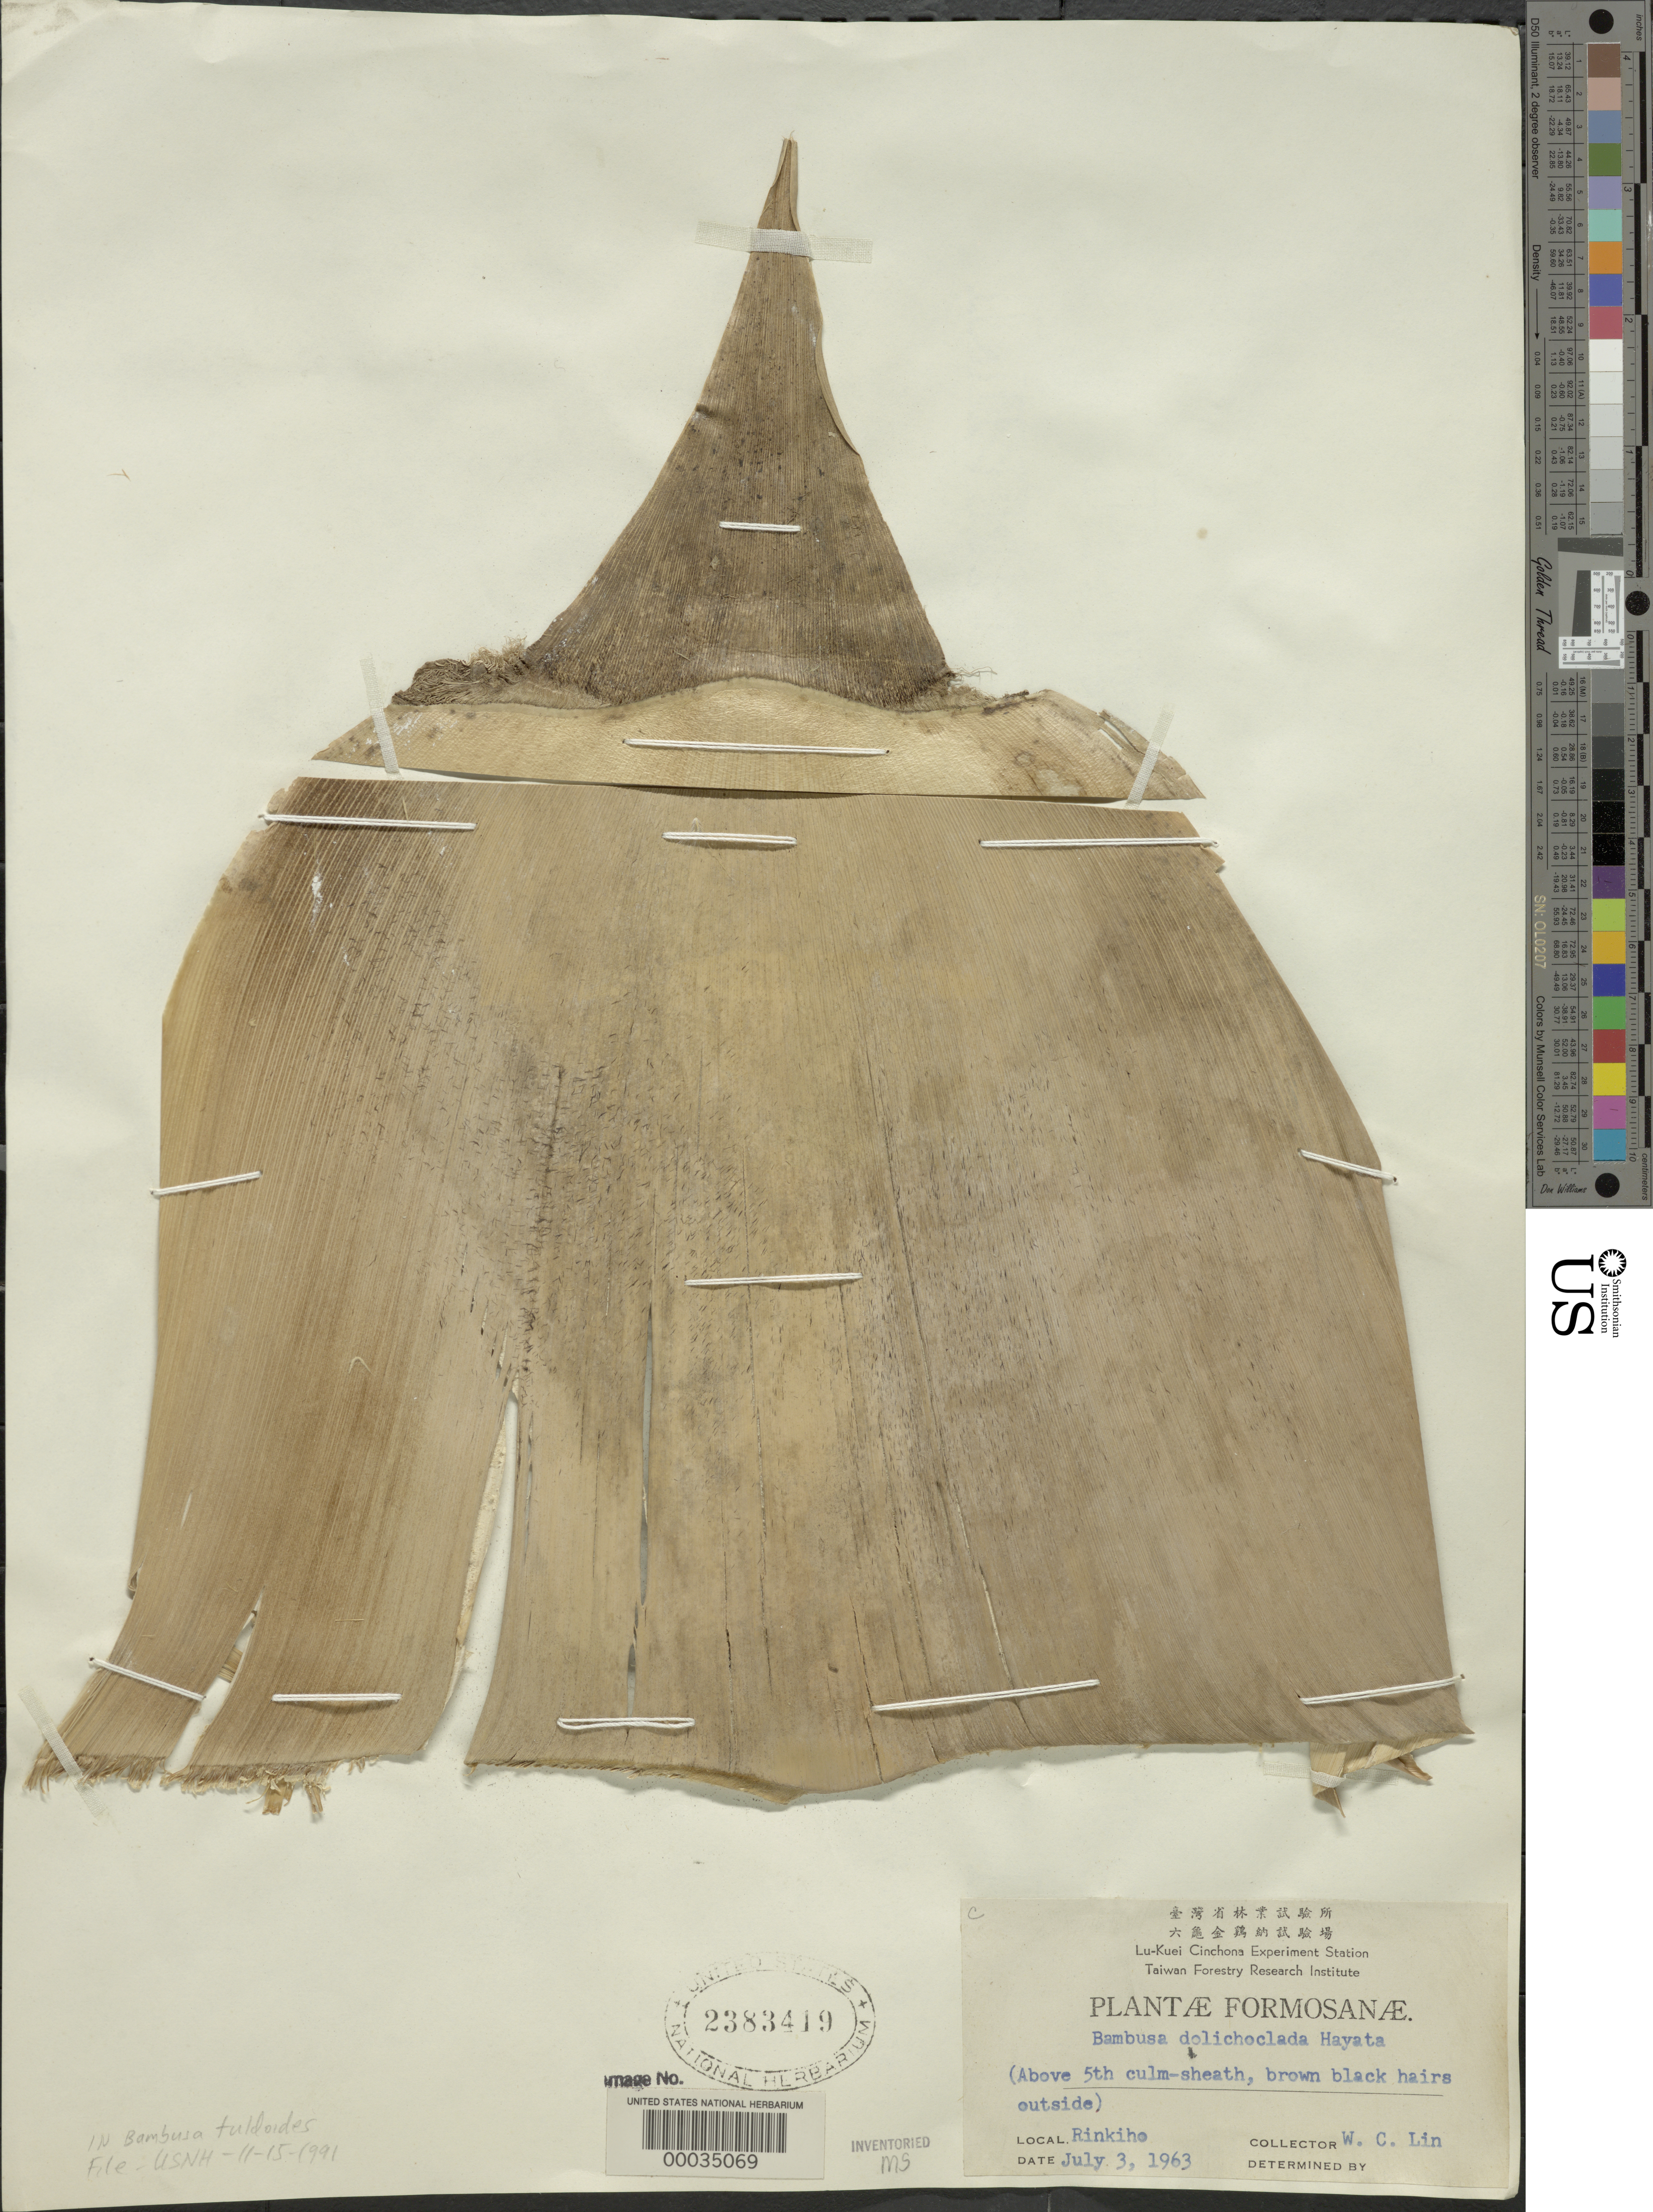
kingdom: Plantae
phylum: Tracheophyta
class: Liliopsida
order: Poales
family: Poaceae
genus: Bambusa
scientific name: Bambusa tuldoides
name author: Munro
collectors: W. Lin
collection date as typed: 03 Jul 1963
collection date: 1963-07-03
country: Taiwan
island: Taiwan [Formosa]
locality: Rinkiho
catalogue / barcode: US 2383419